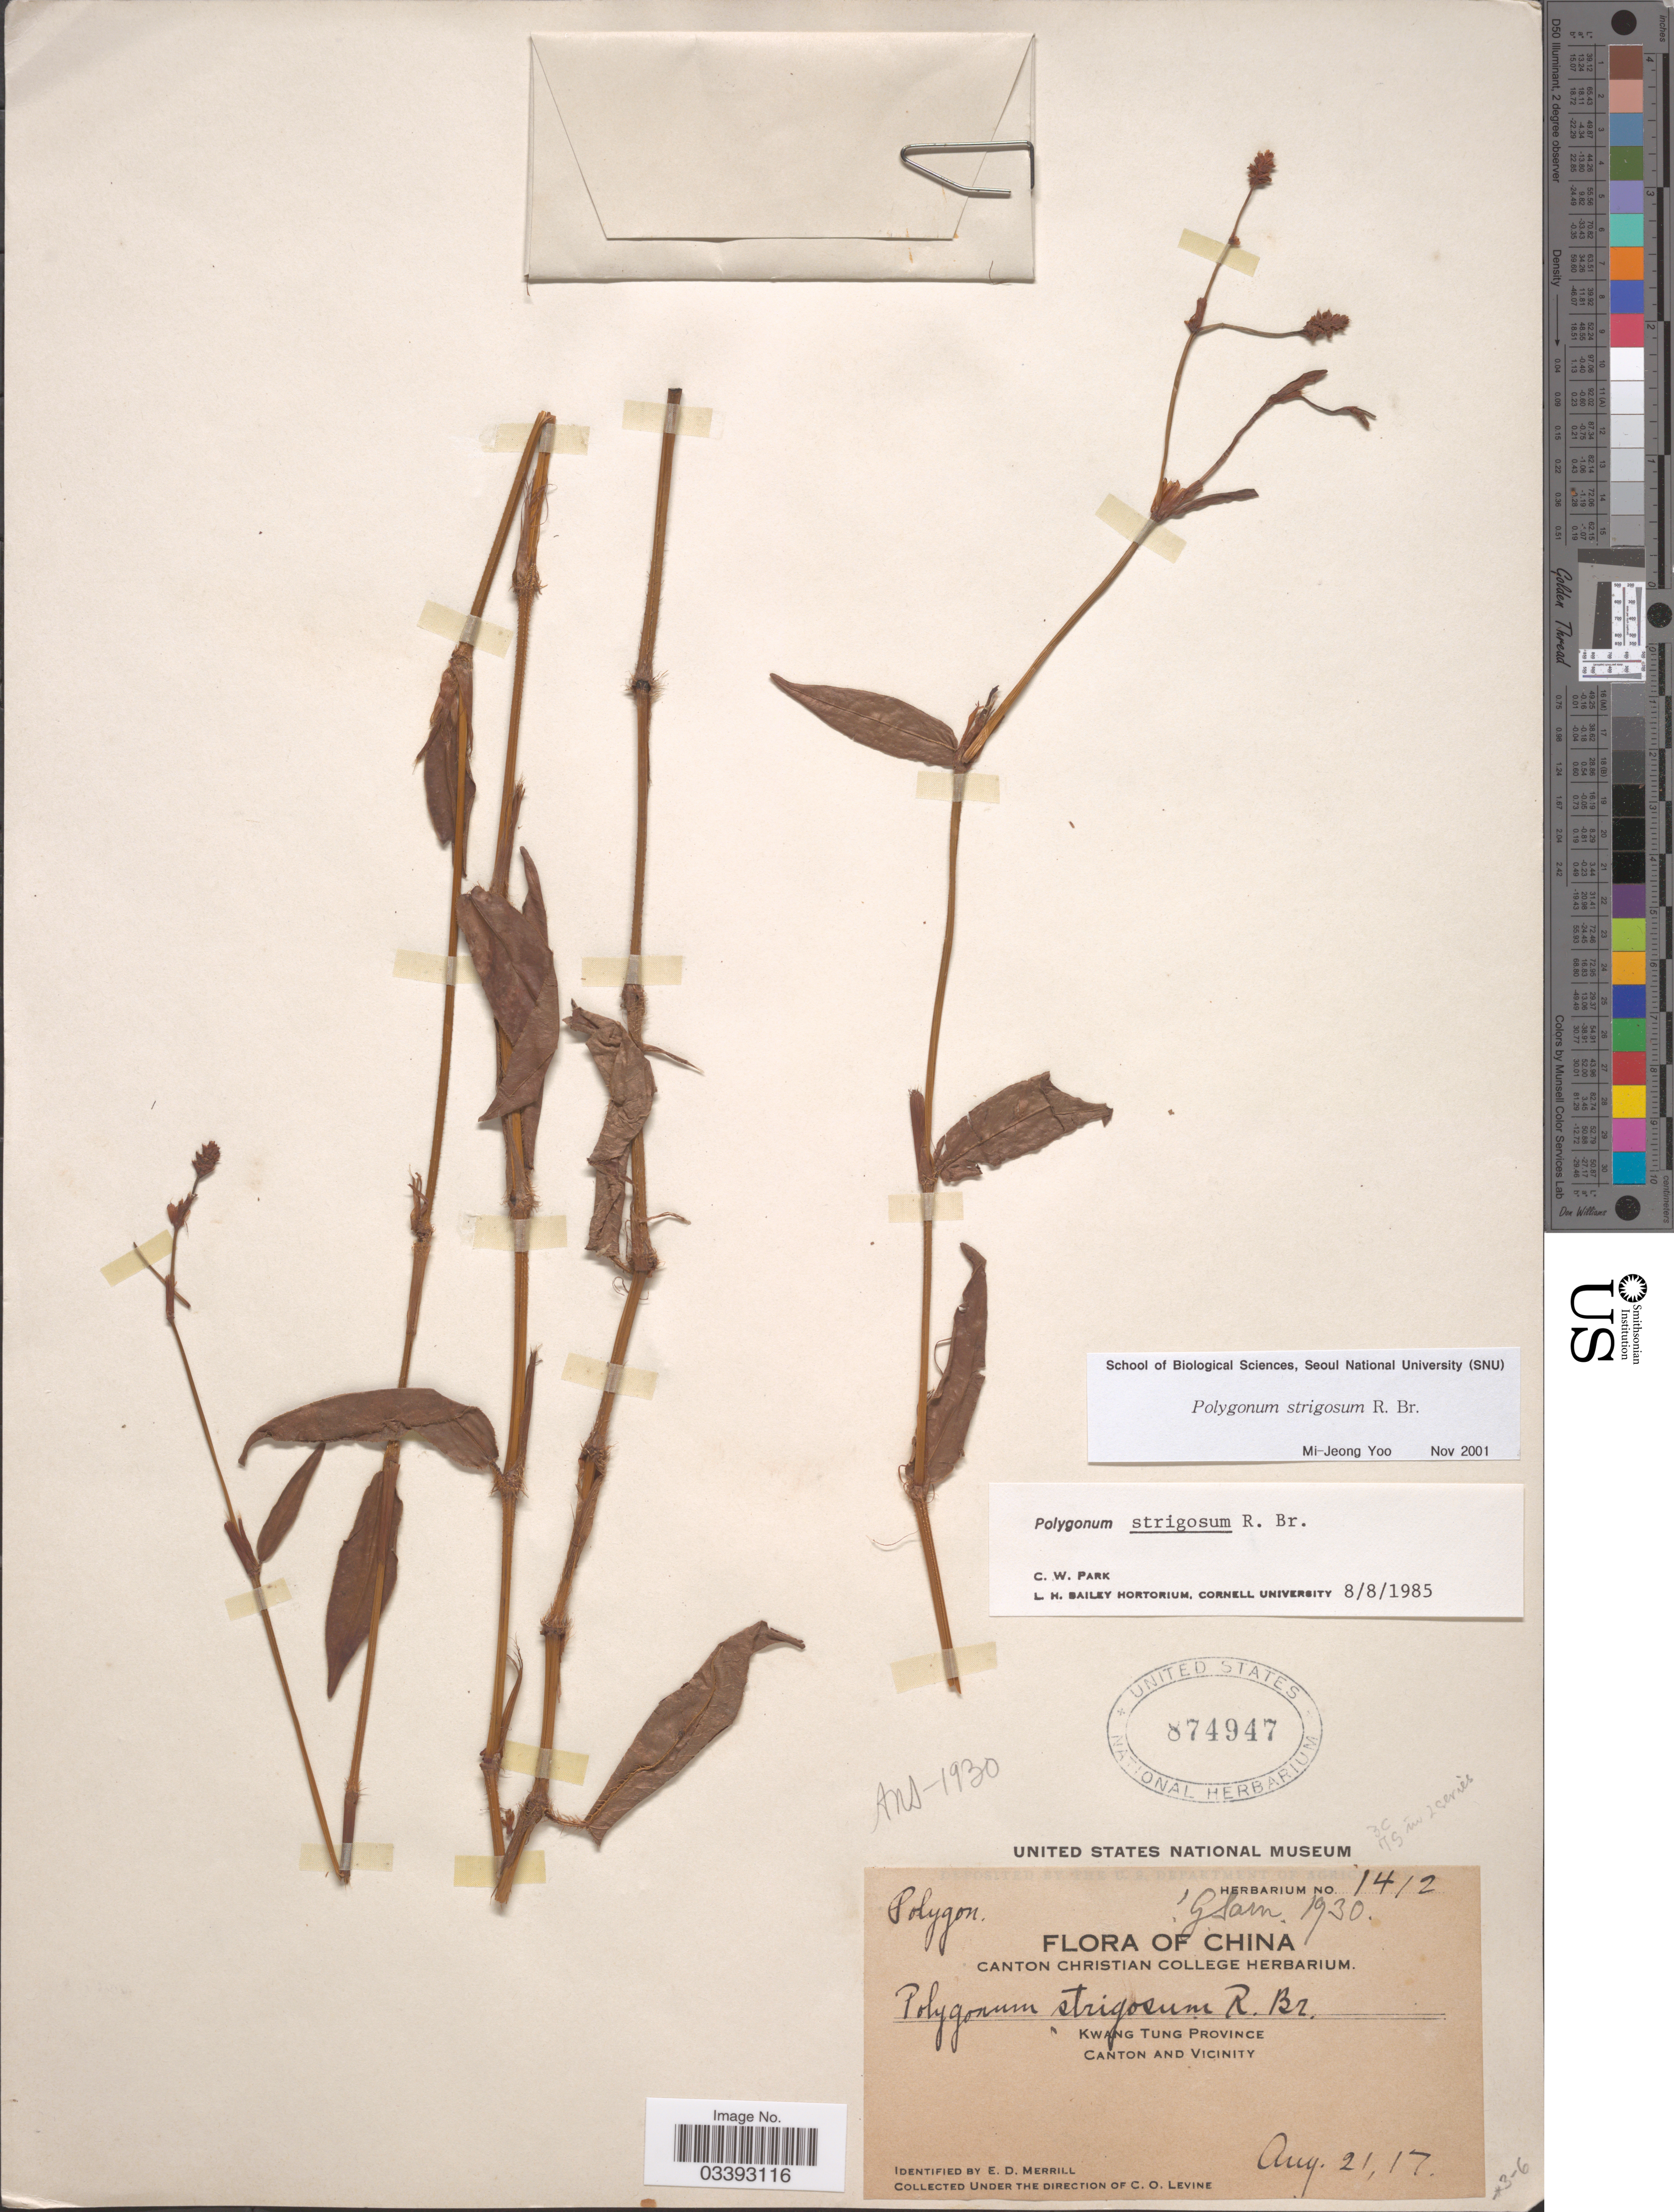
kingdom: Plantae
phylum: Tracheophyta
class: Magnoliopsida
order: Caryophyllales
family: Polygonaceae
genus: Polygonum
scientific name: Polygonum strigosum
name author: R. Br.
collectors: E. D. Merrill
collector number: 1412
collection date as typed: Transcribed d/m/y: 21/8/17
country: China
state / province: Guangdong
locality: Kwang Tung Province. Canton and Vicinity.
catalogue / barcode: US 874947